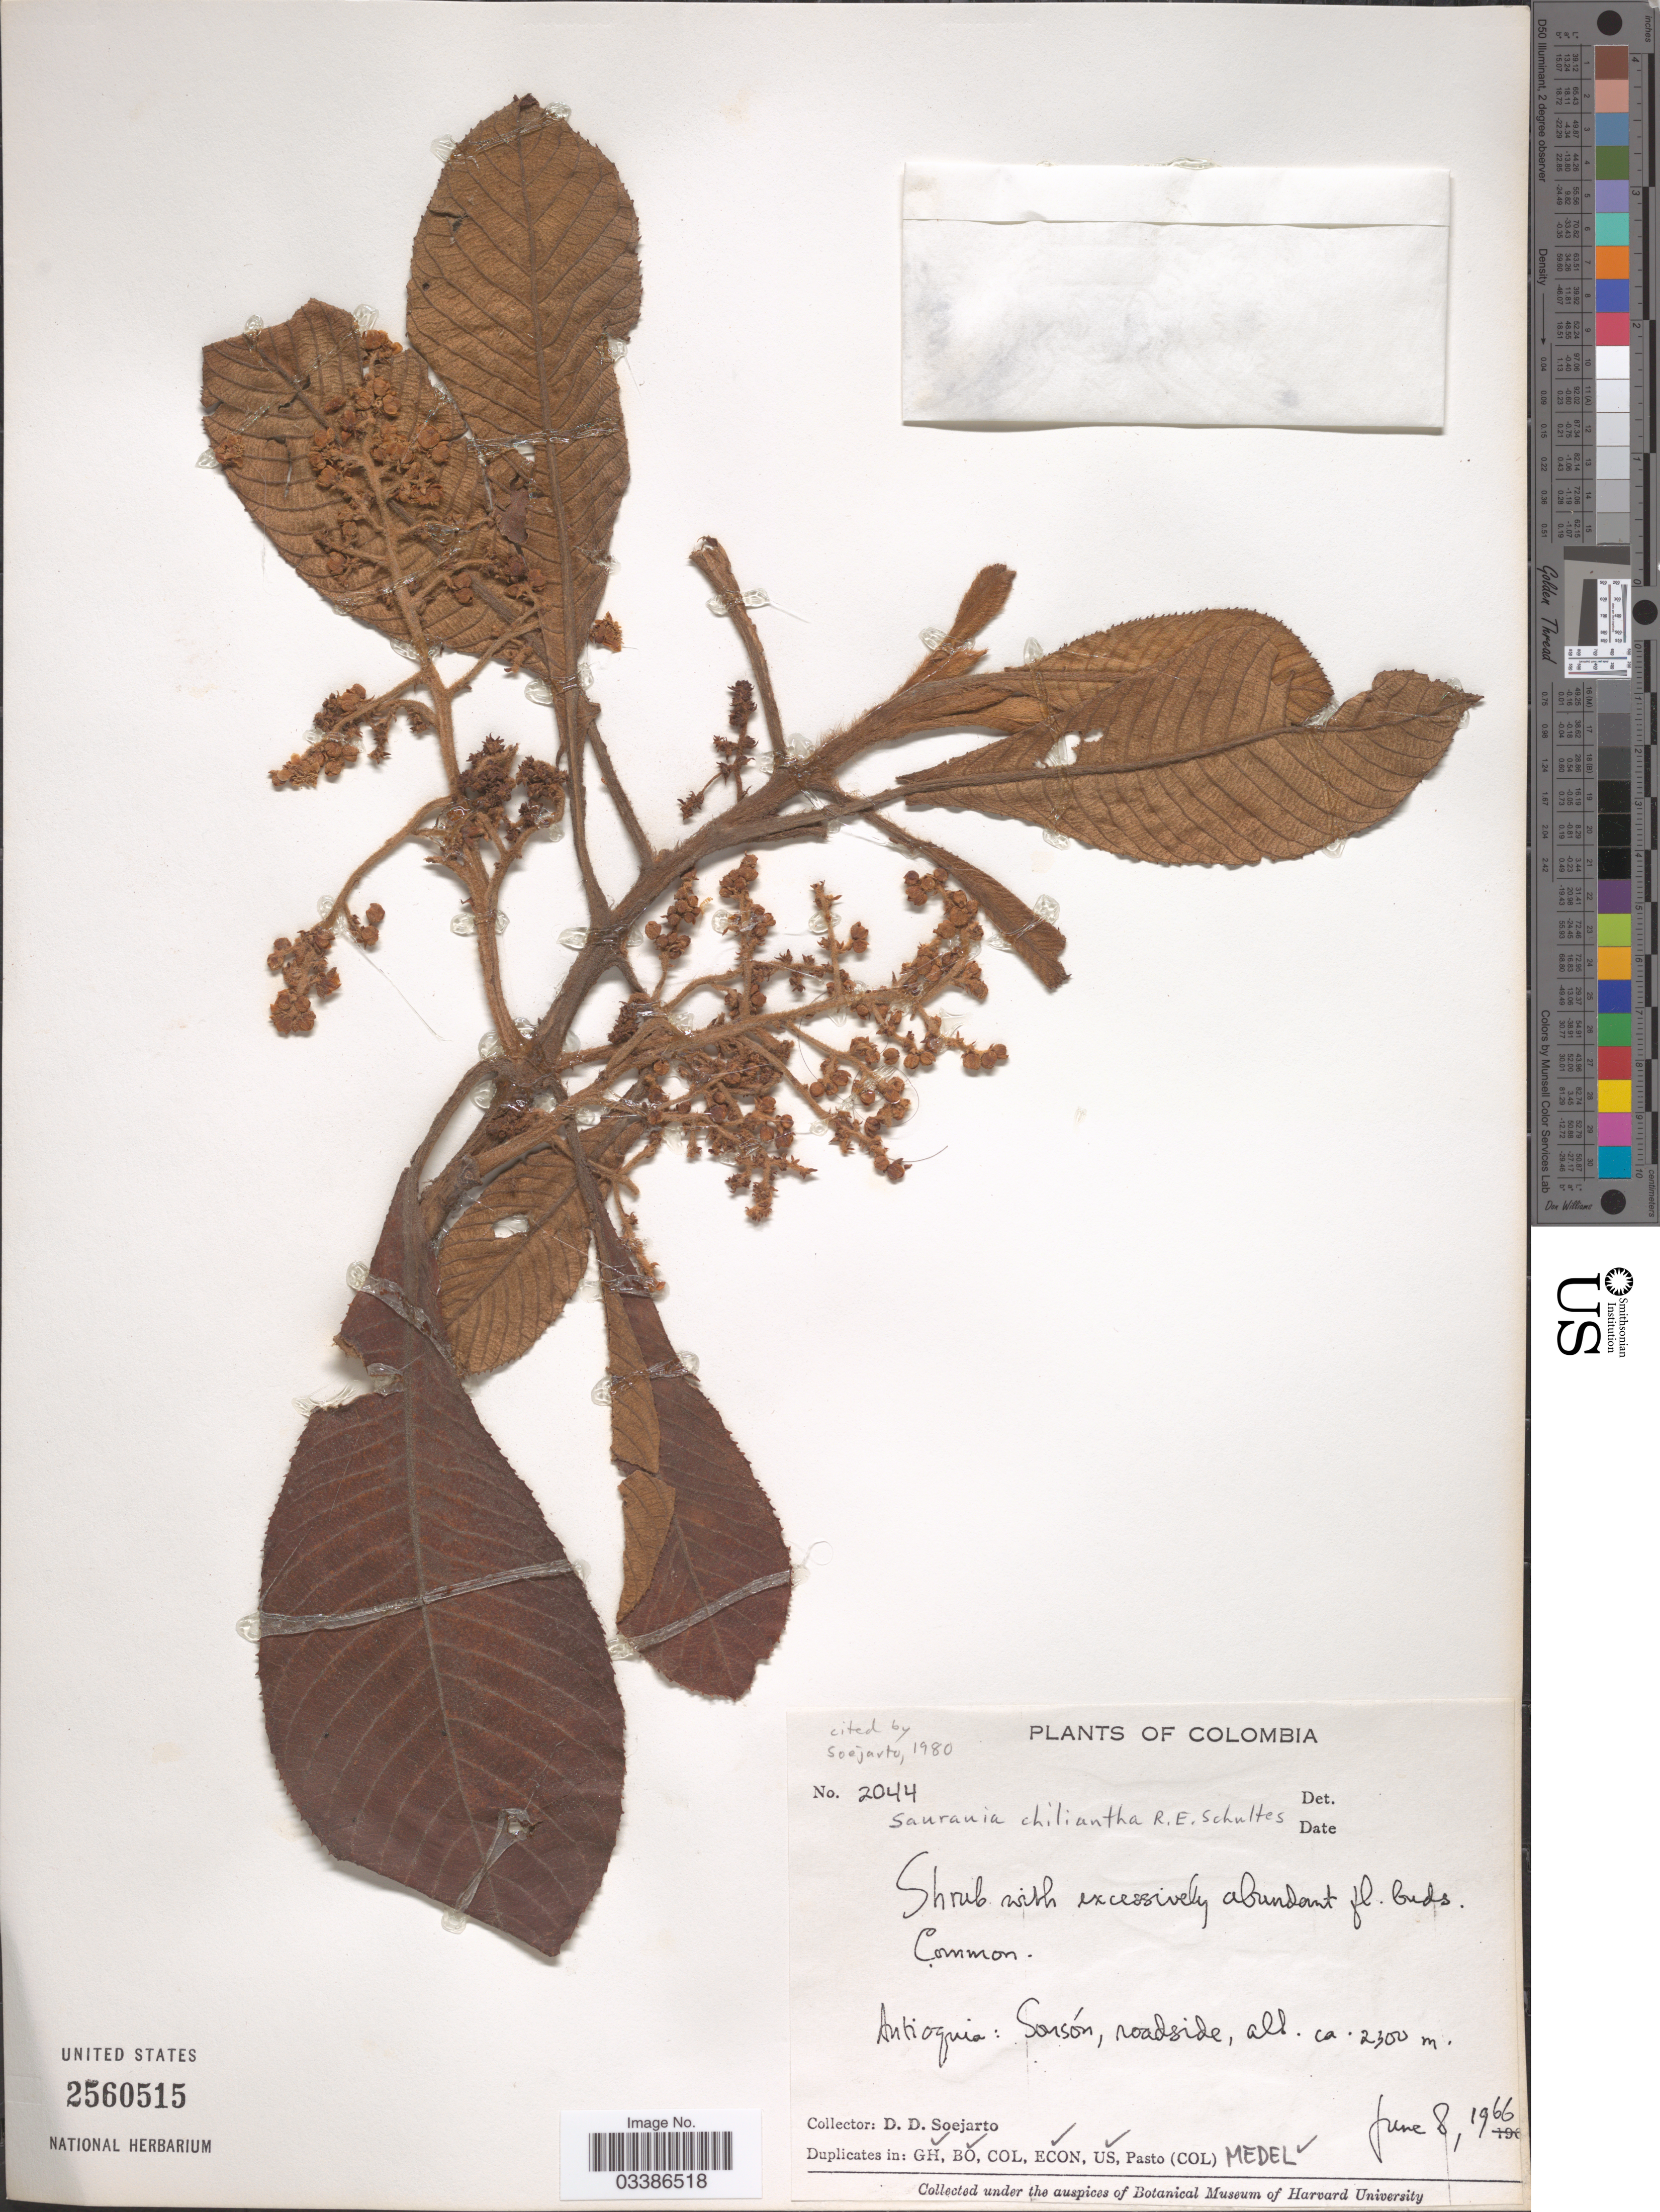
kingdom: Plantae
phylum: Tracheophyta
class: Magnoliopsida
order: Ericales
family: Actinidiaceae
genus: Saurauia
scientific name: Saurauia chiliantha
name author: R.E. Schult.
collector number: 2044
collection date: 1966-06-08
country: Colombia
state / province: Antioquia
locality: Sonsón, roadside.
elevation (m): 2300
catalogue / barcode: US 2560515